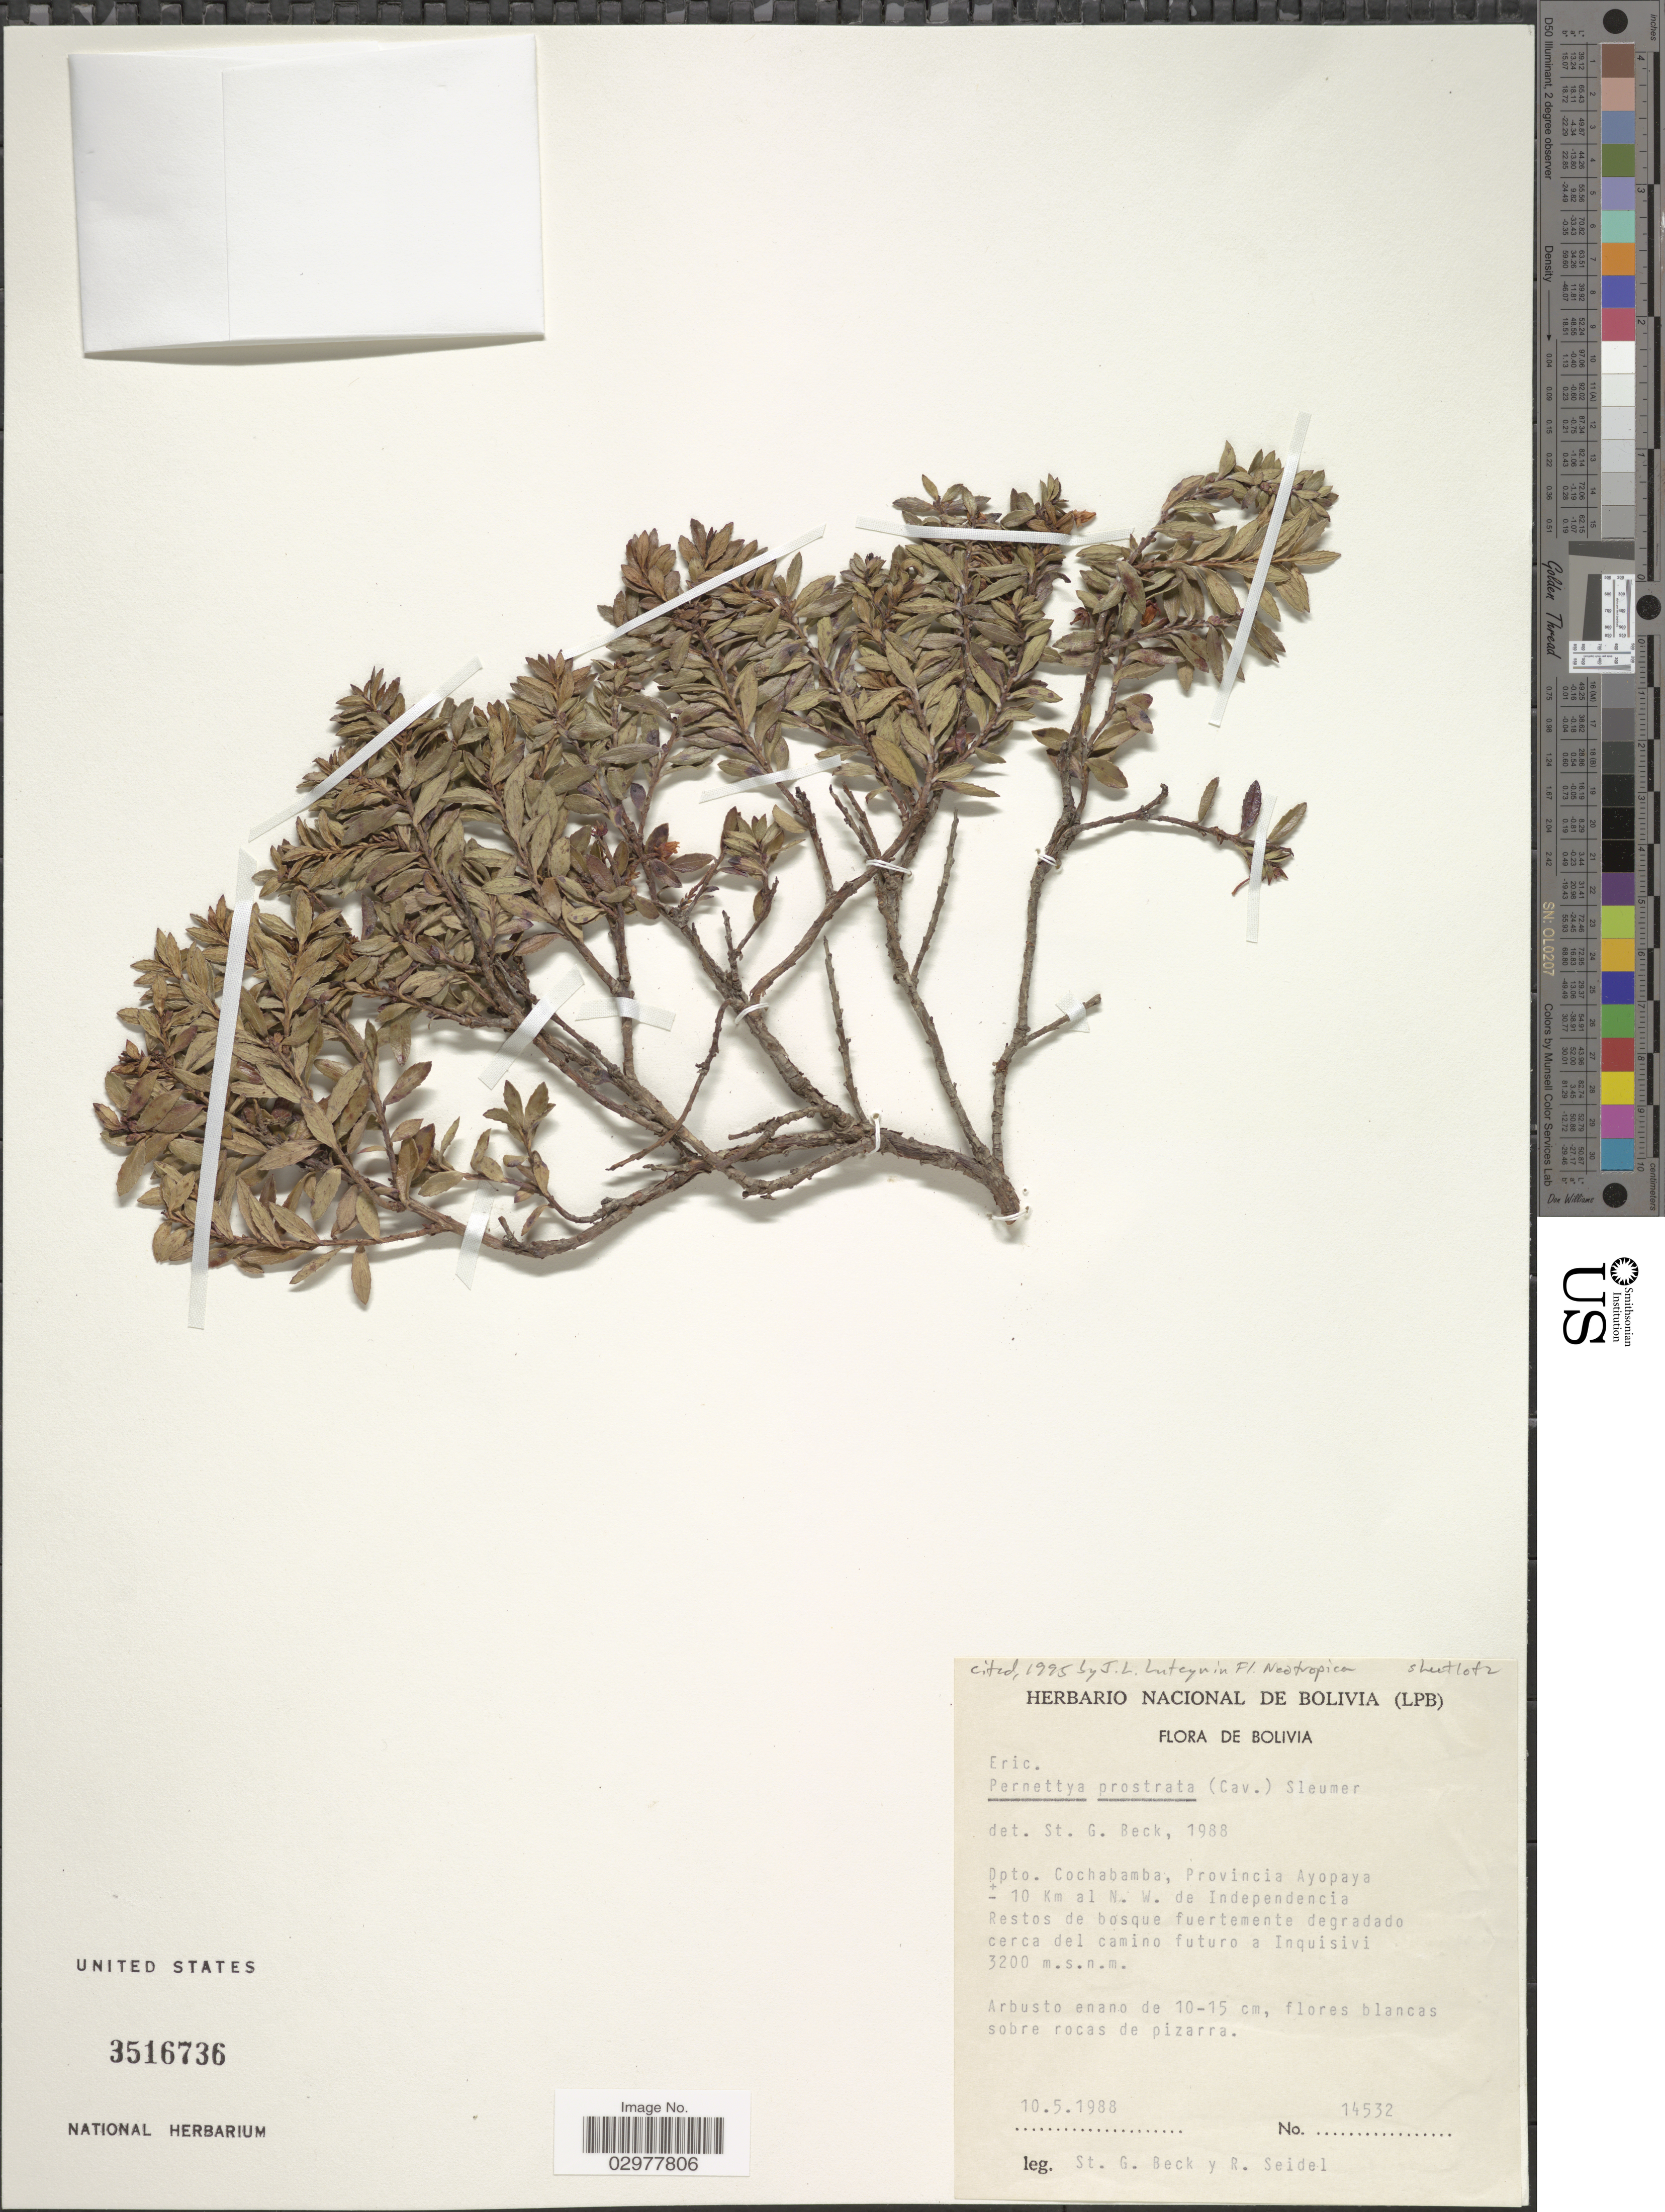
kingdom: Plantae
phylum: Tracheophyta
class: Magnoliopsida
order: Ericales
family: Ericaceae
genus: Pernettya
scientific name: Pernettya prostrata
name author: (Cav.) DC.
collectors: S. G. Beck & R. Seidel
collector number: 14532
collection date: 1988-05-10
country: Bolivia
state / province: Cochabamba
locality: Dpto. Cochabamba, Provincia Ayopaya ± 10 Km al N.W. de Independencia, Restos de bosque fuertemente degradado cerca del camino futuro a Inquisivi.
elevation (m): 3200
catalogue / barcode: US 3516736